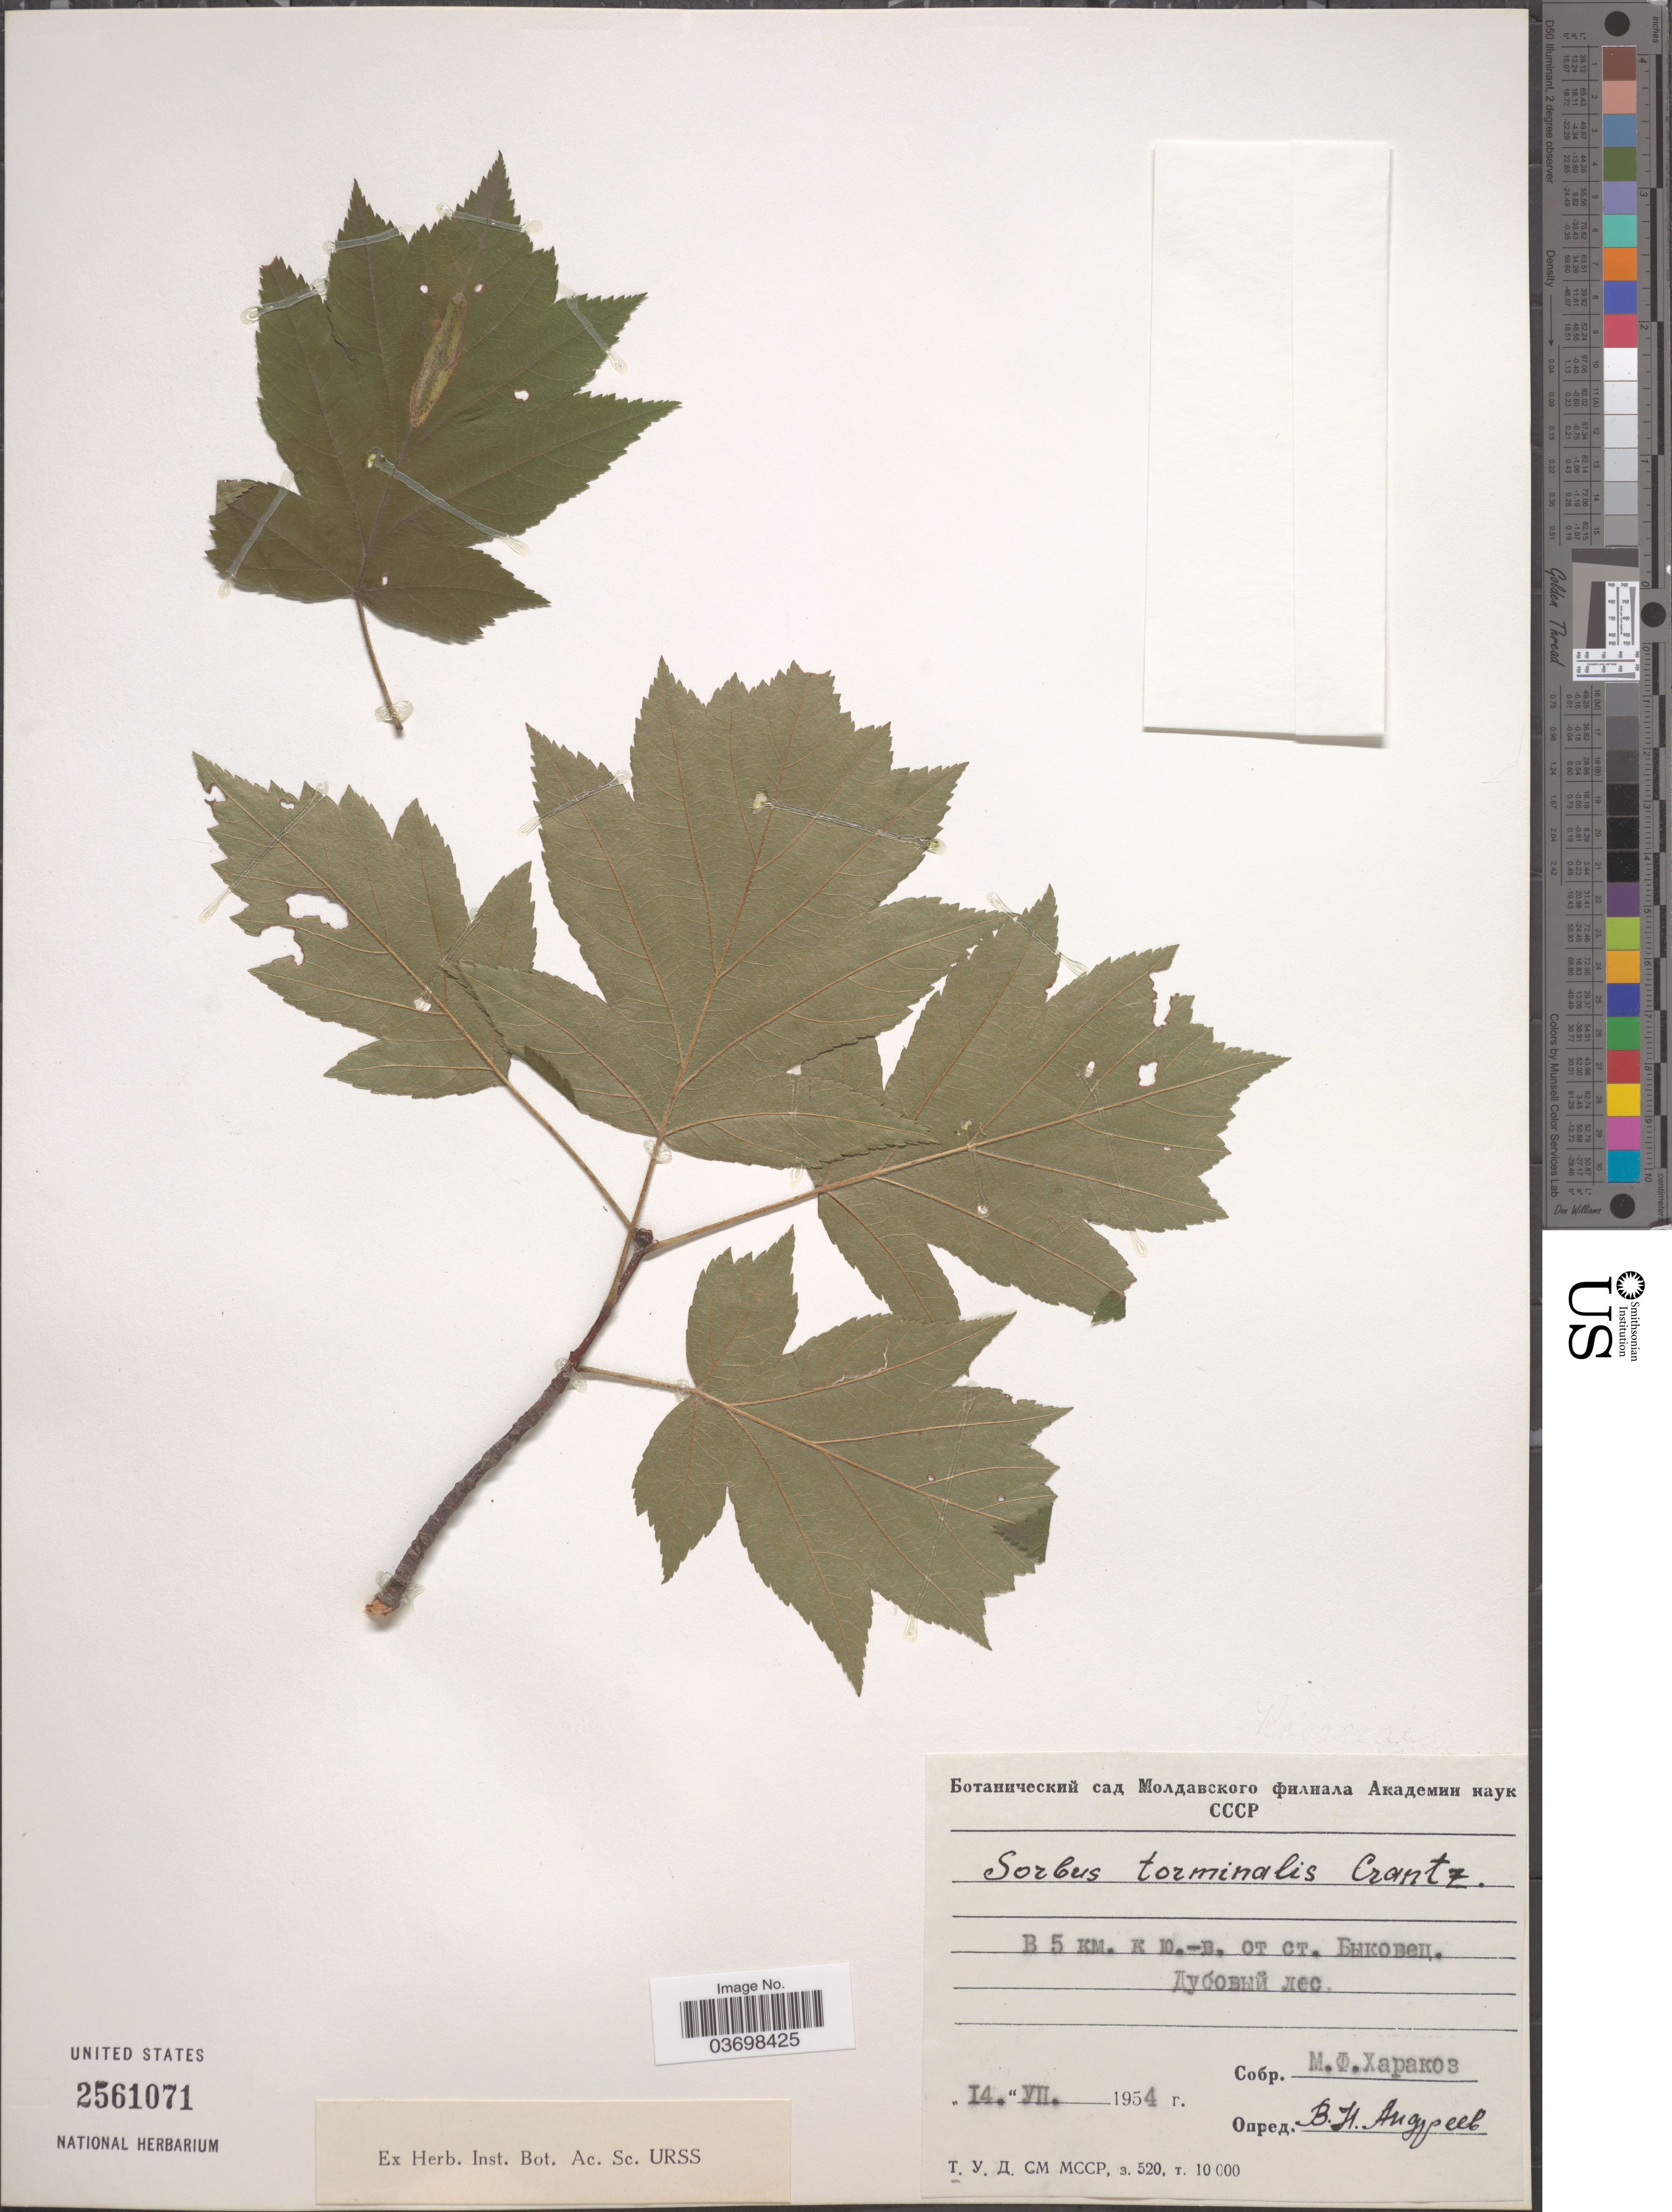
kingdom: Plantae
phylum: Tracheophyta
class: Magnoliopsida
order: Rosales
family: Rosaceae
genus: Torminalis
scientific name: Torminalis glaberrima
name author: (Gand.) Sennikov & Kurtto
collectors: M. Kharakoz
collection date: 1954-07-14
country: Moldova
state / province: Straseni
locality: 5 km SE from station Bykovets.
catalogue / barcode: US 25610710